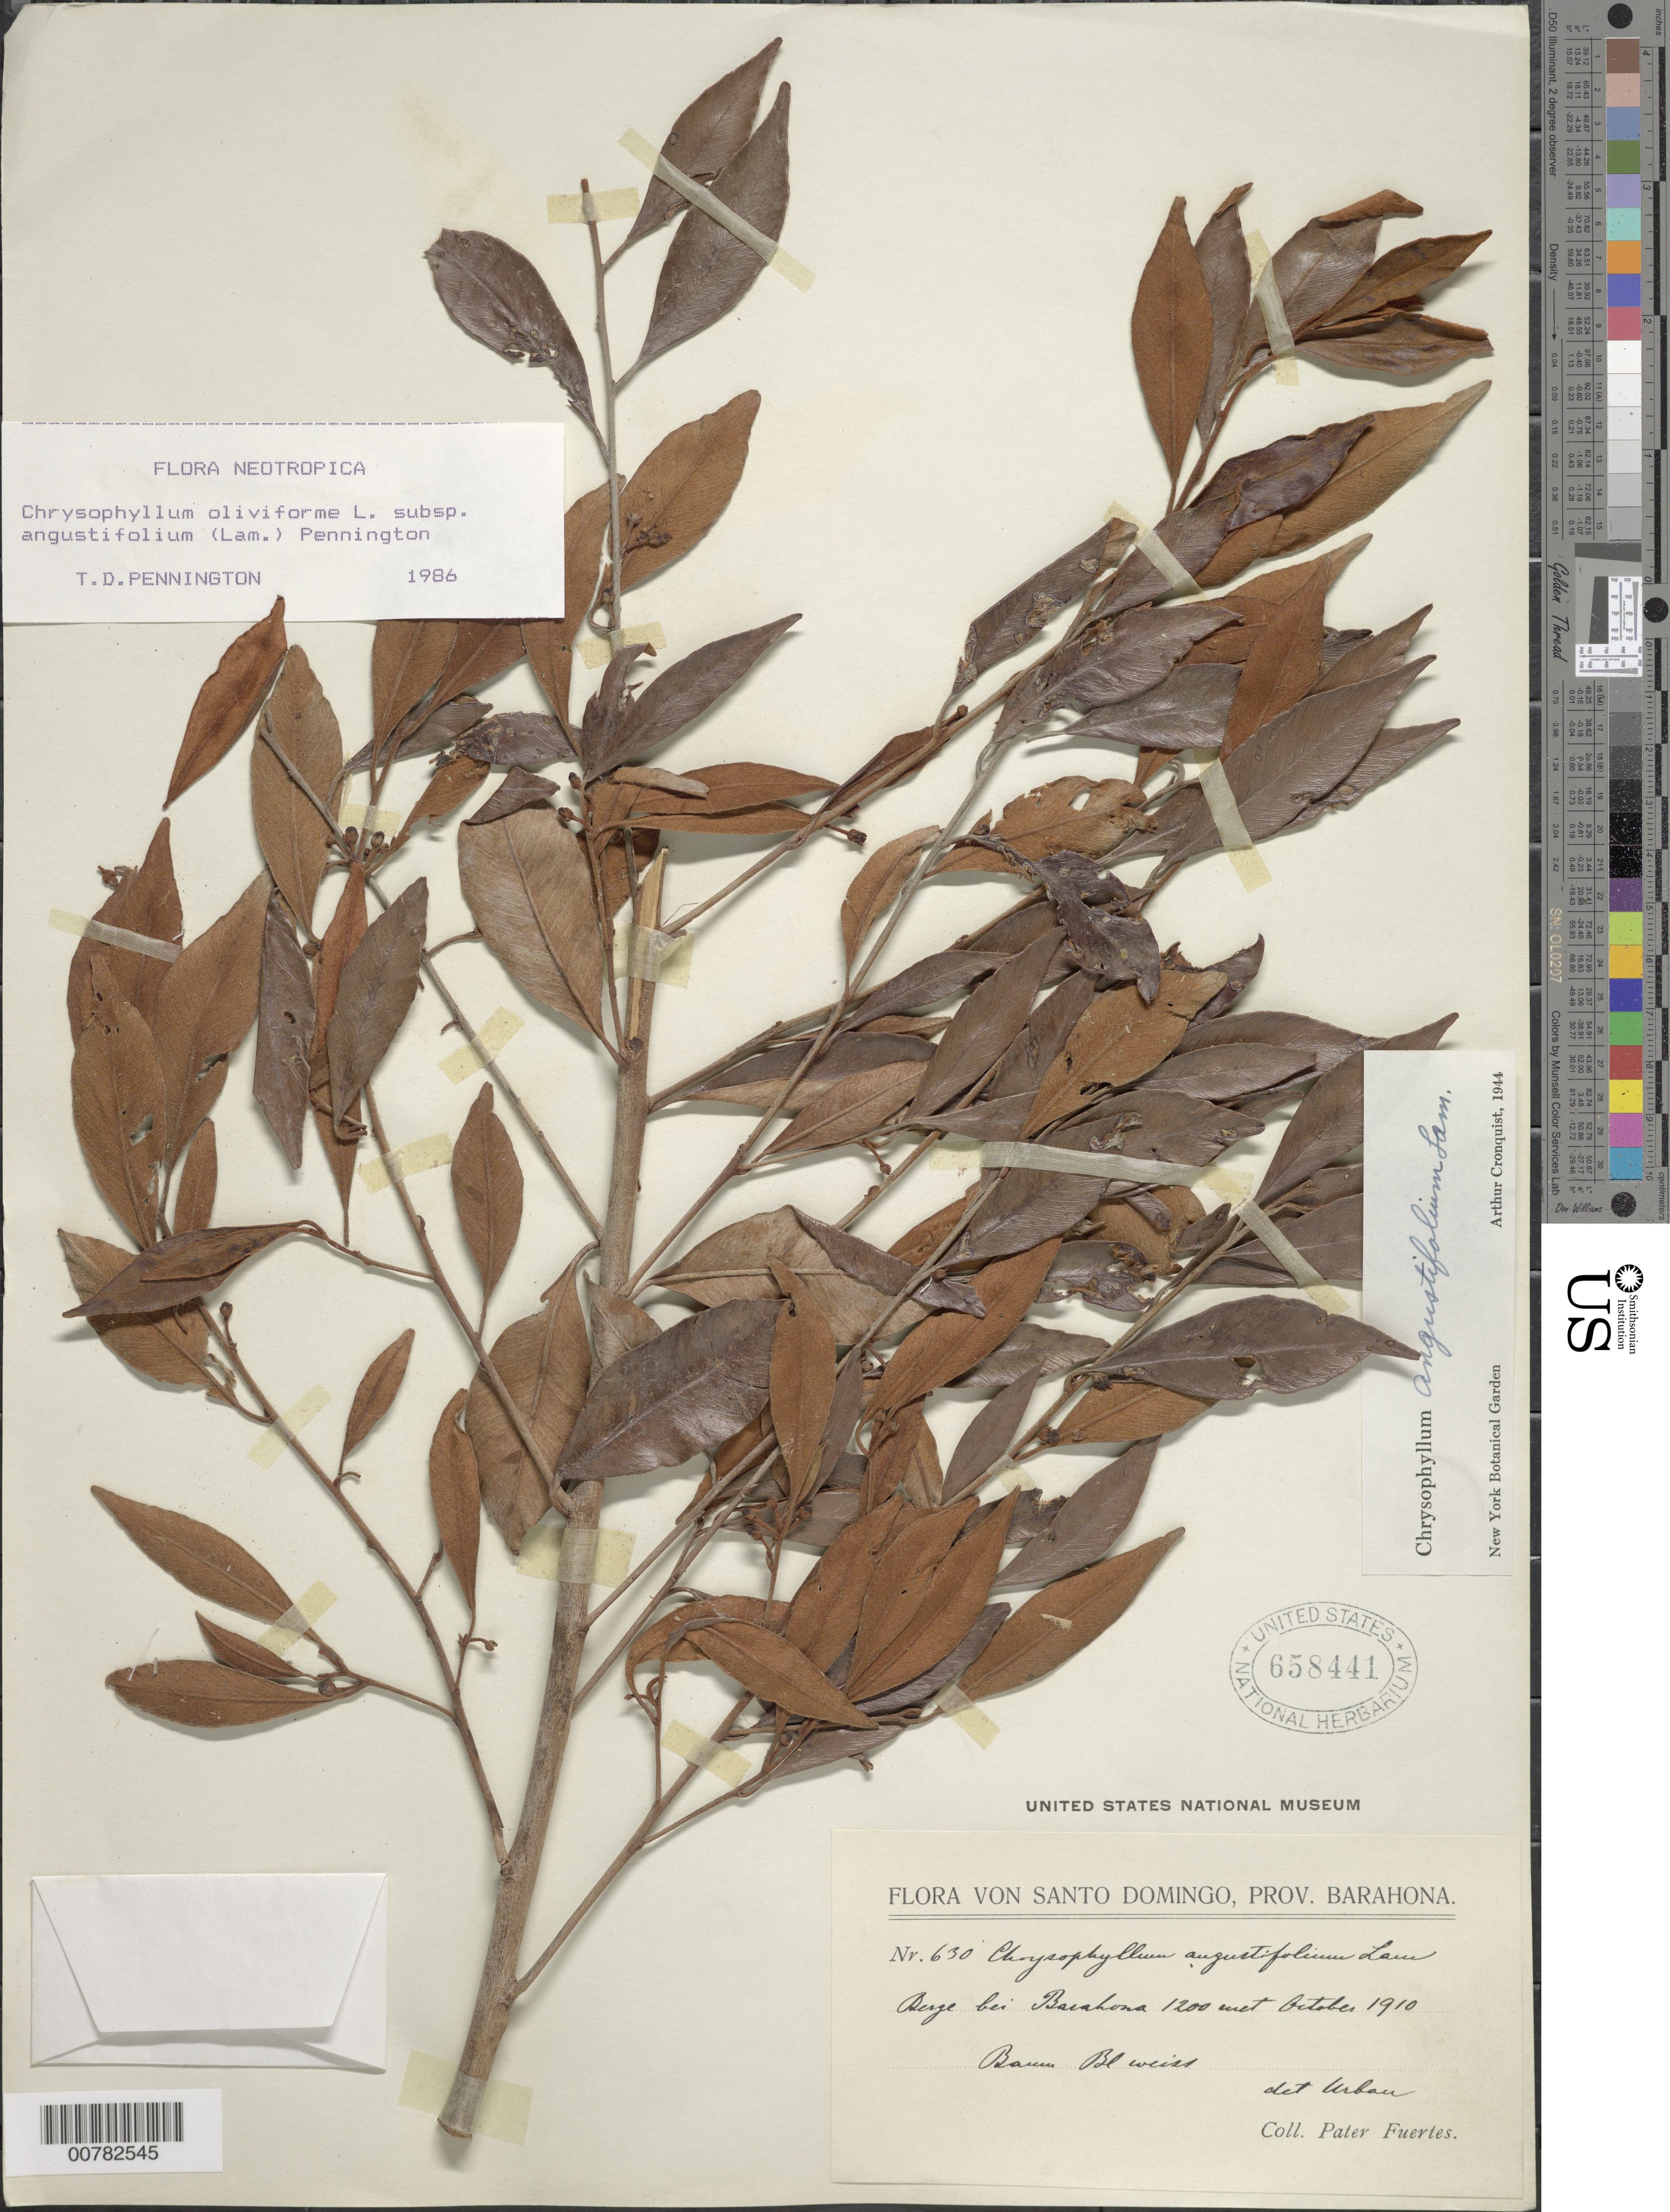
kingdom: Plantae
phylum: Tracheophyta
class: Magnoliopsida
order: Ericales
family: Sapotaceae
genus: Chrysophyllum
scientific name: Chrysophyllum oliviforme subsp. angustifolium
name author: (Lam.) T.D. Penn.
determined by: Pennington, T. D., (K)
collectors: M. D. Fuertes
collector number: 630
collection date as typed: Oct 1910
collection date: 1910-10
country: Dominican Republic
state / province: Barahona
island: Hispaniola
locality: "Berge bei Barahona"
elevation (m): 1200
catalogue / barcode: US 658441